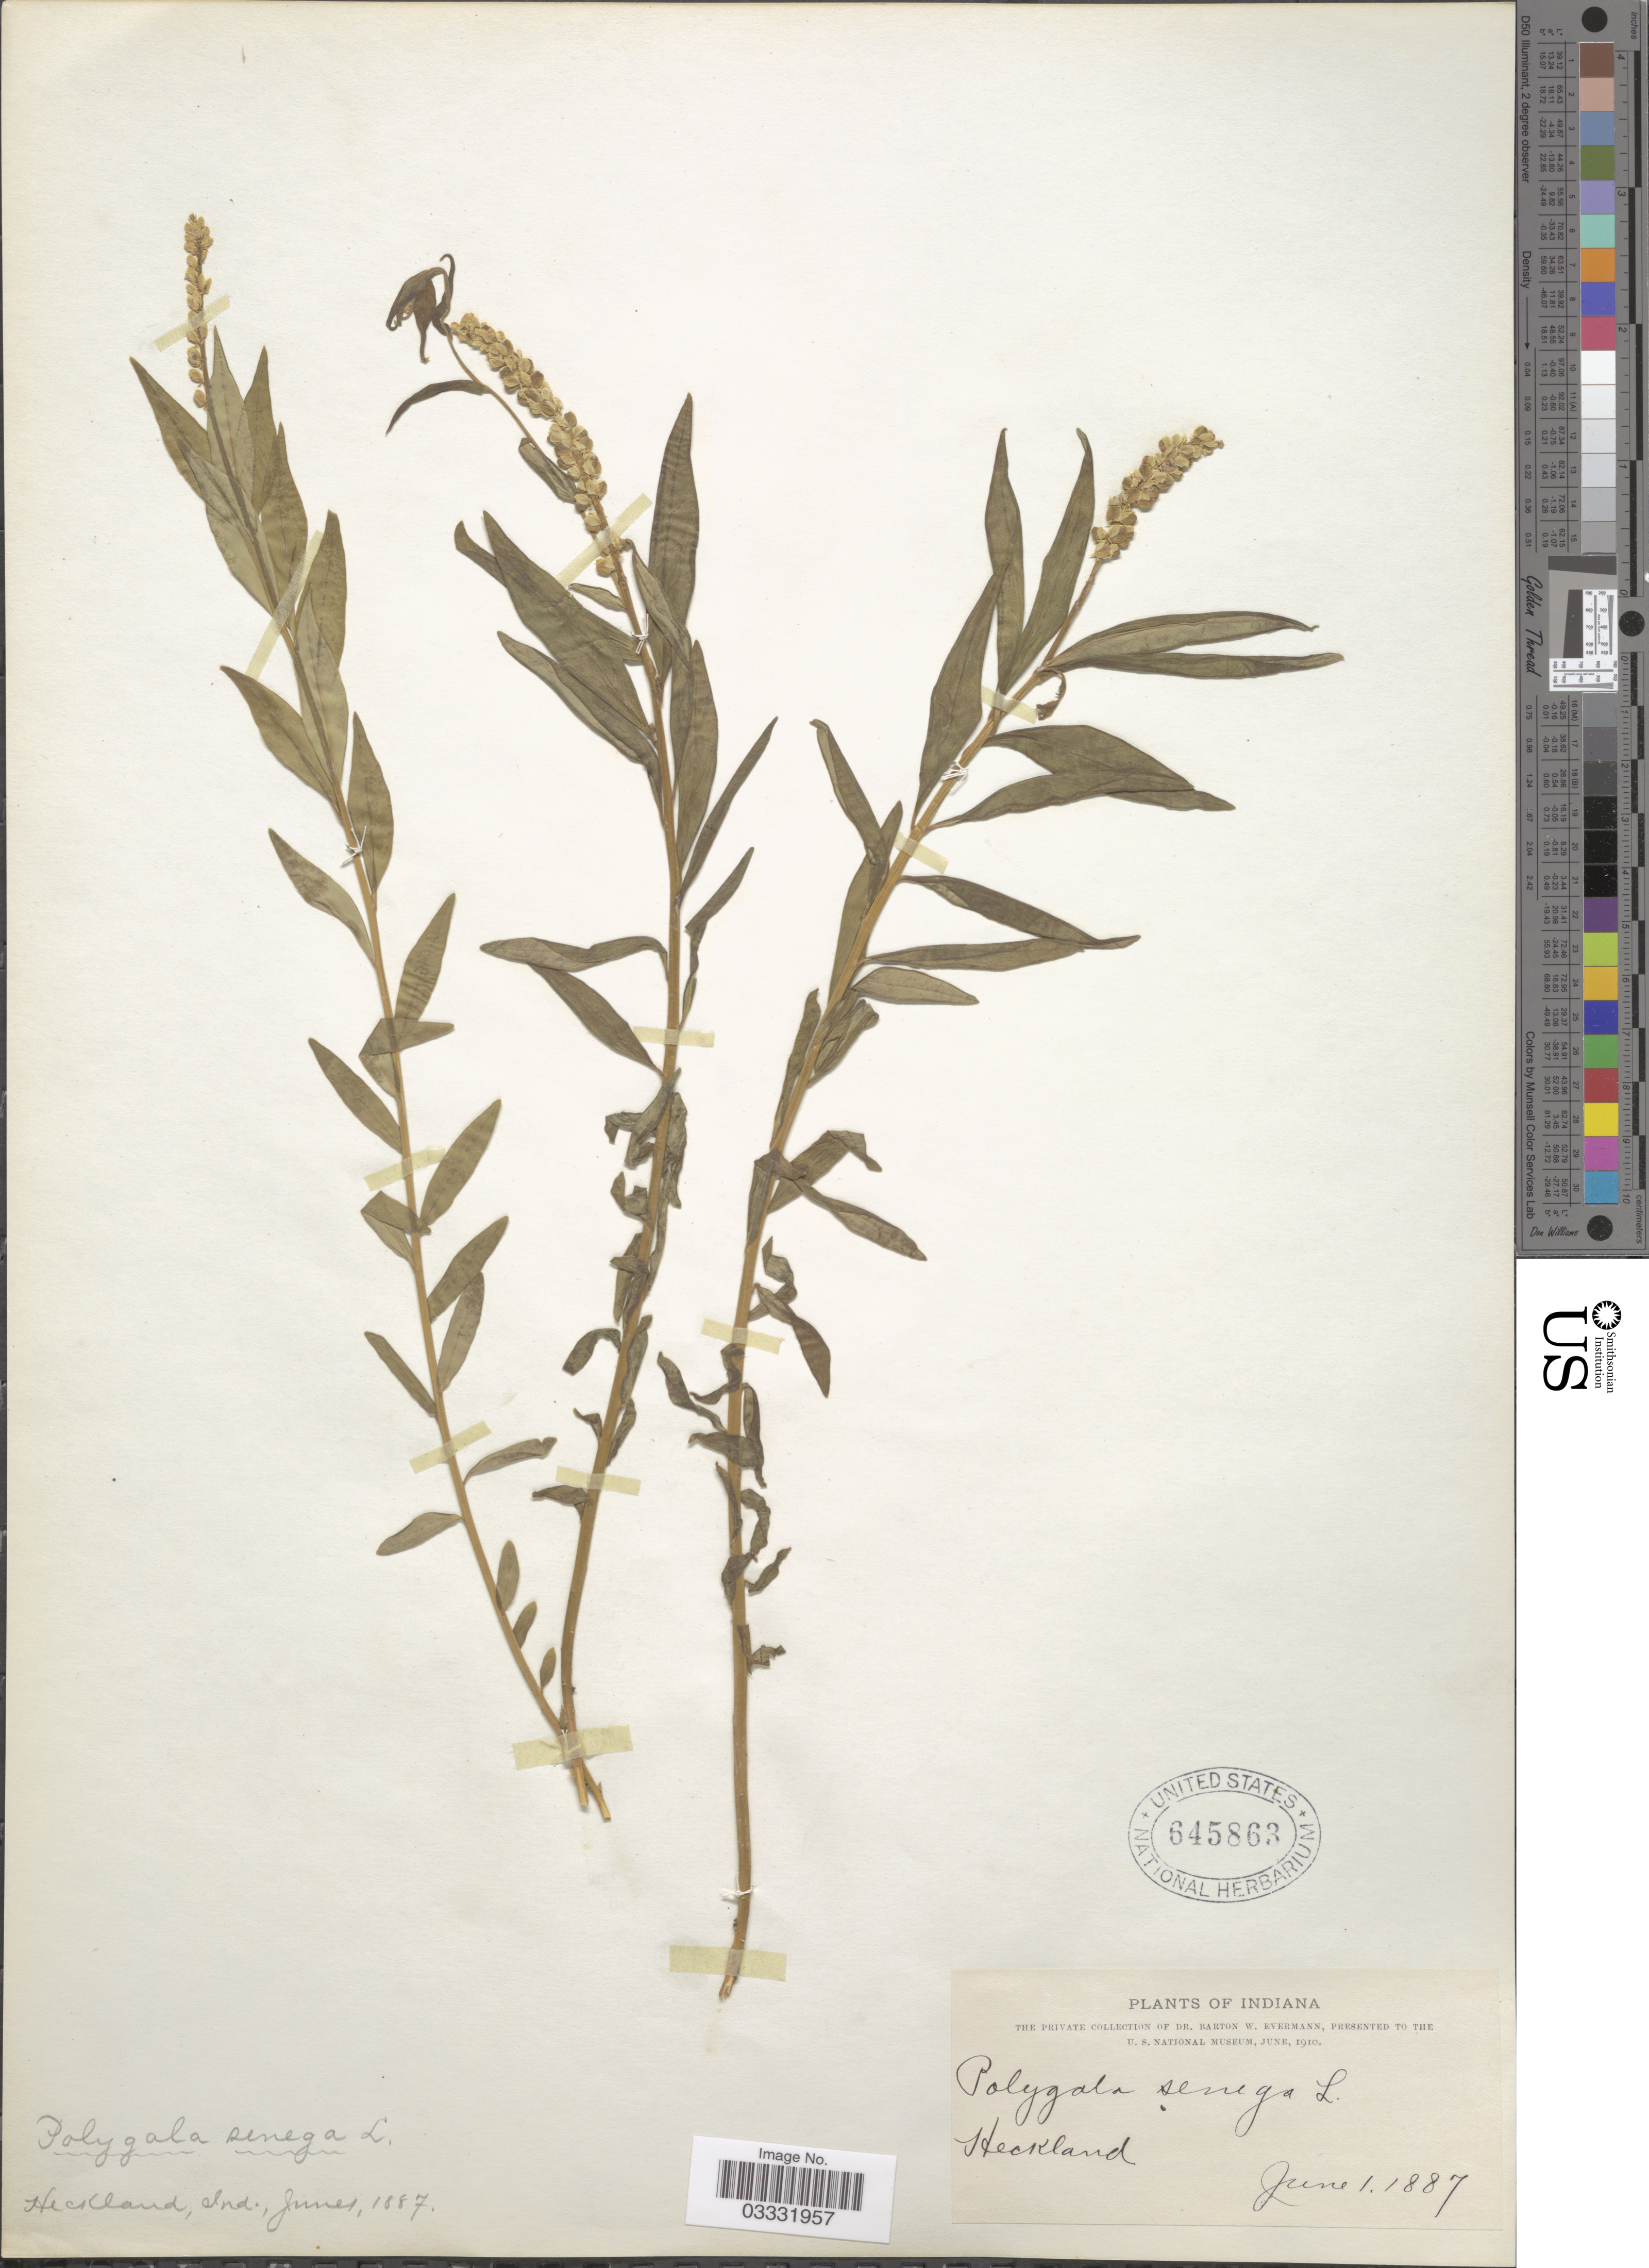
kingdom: Plantae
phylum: Tracheophyta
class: Magnoliopsida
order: Fabales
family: Polygalaceae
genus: Polygala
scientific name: Polygala senega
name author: L.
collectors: B. W. Evermann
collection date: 1887-06-01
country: United States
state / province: Indiana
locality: Heckland.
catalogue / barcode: US 645863